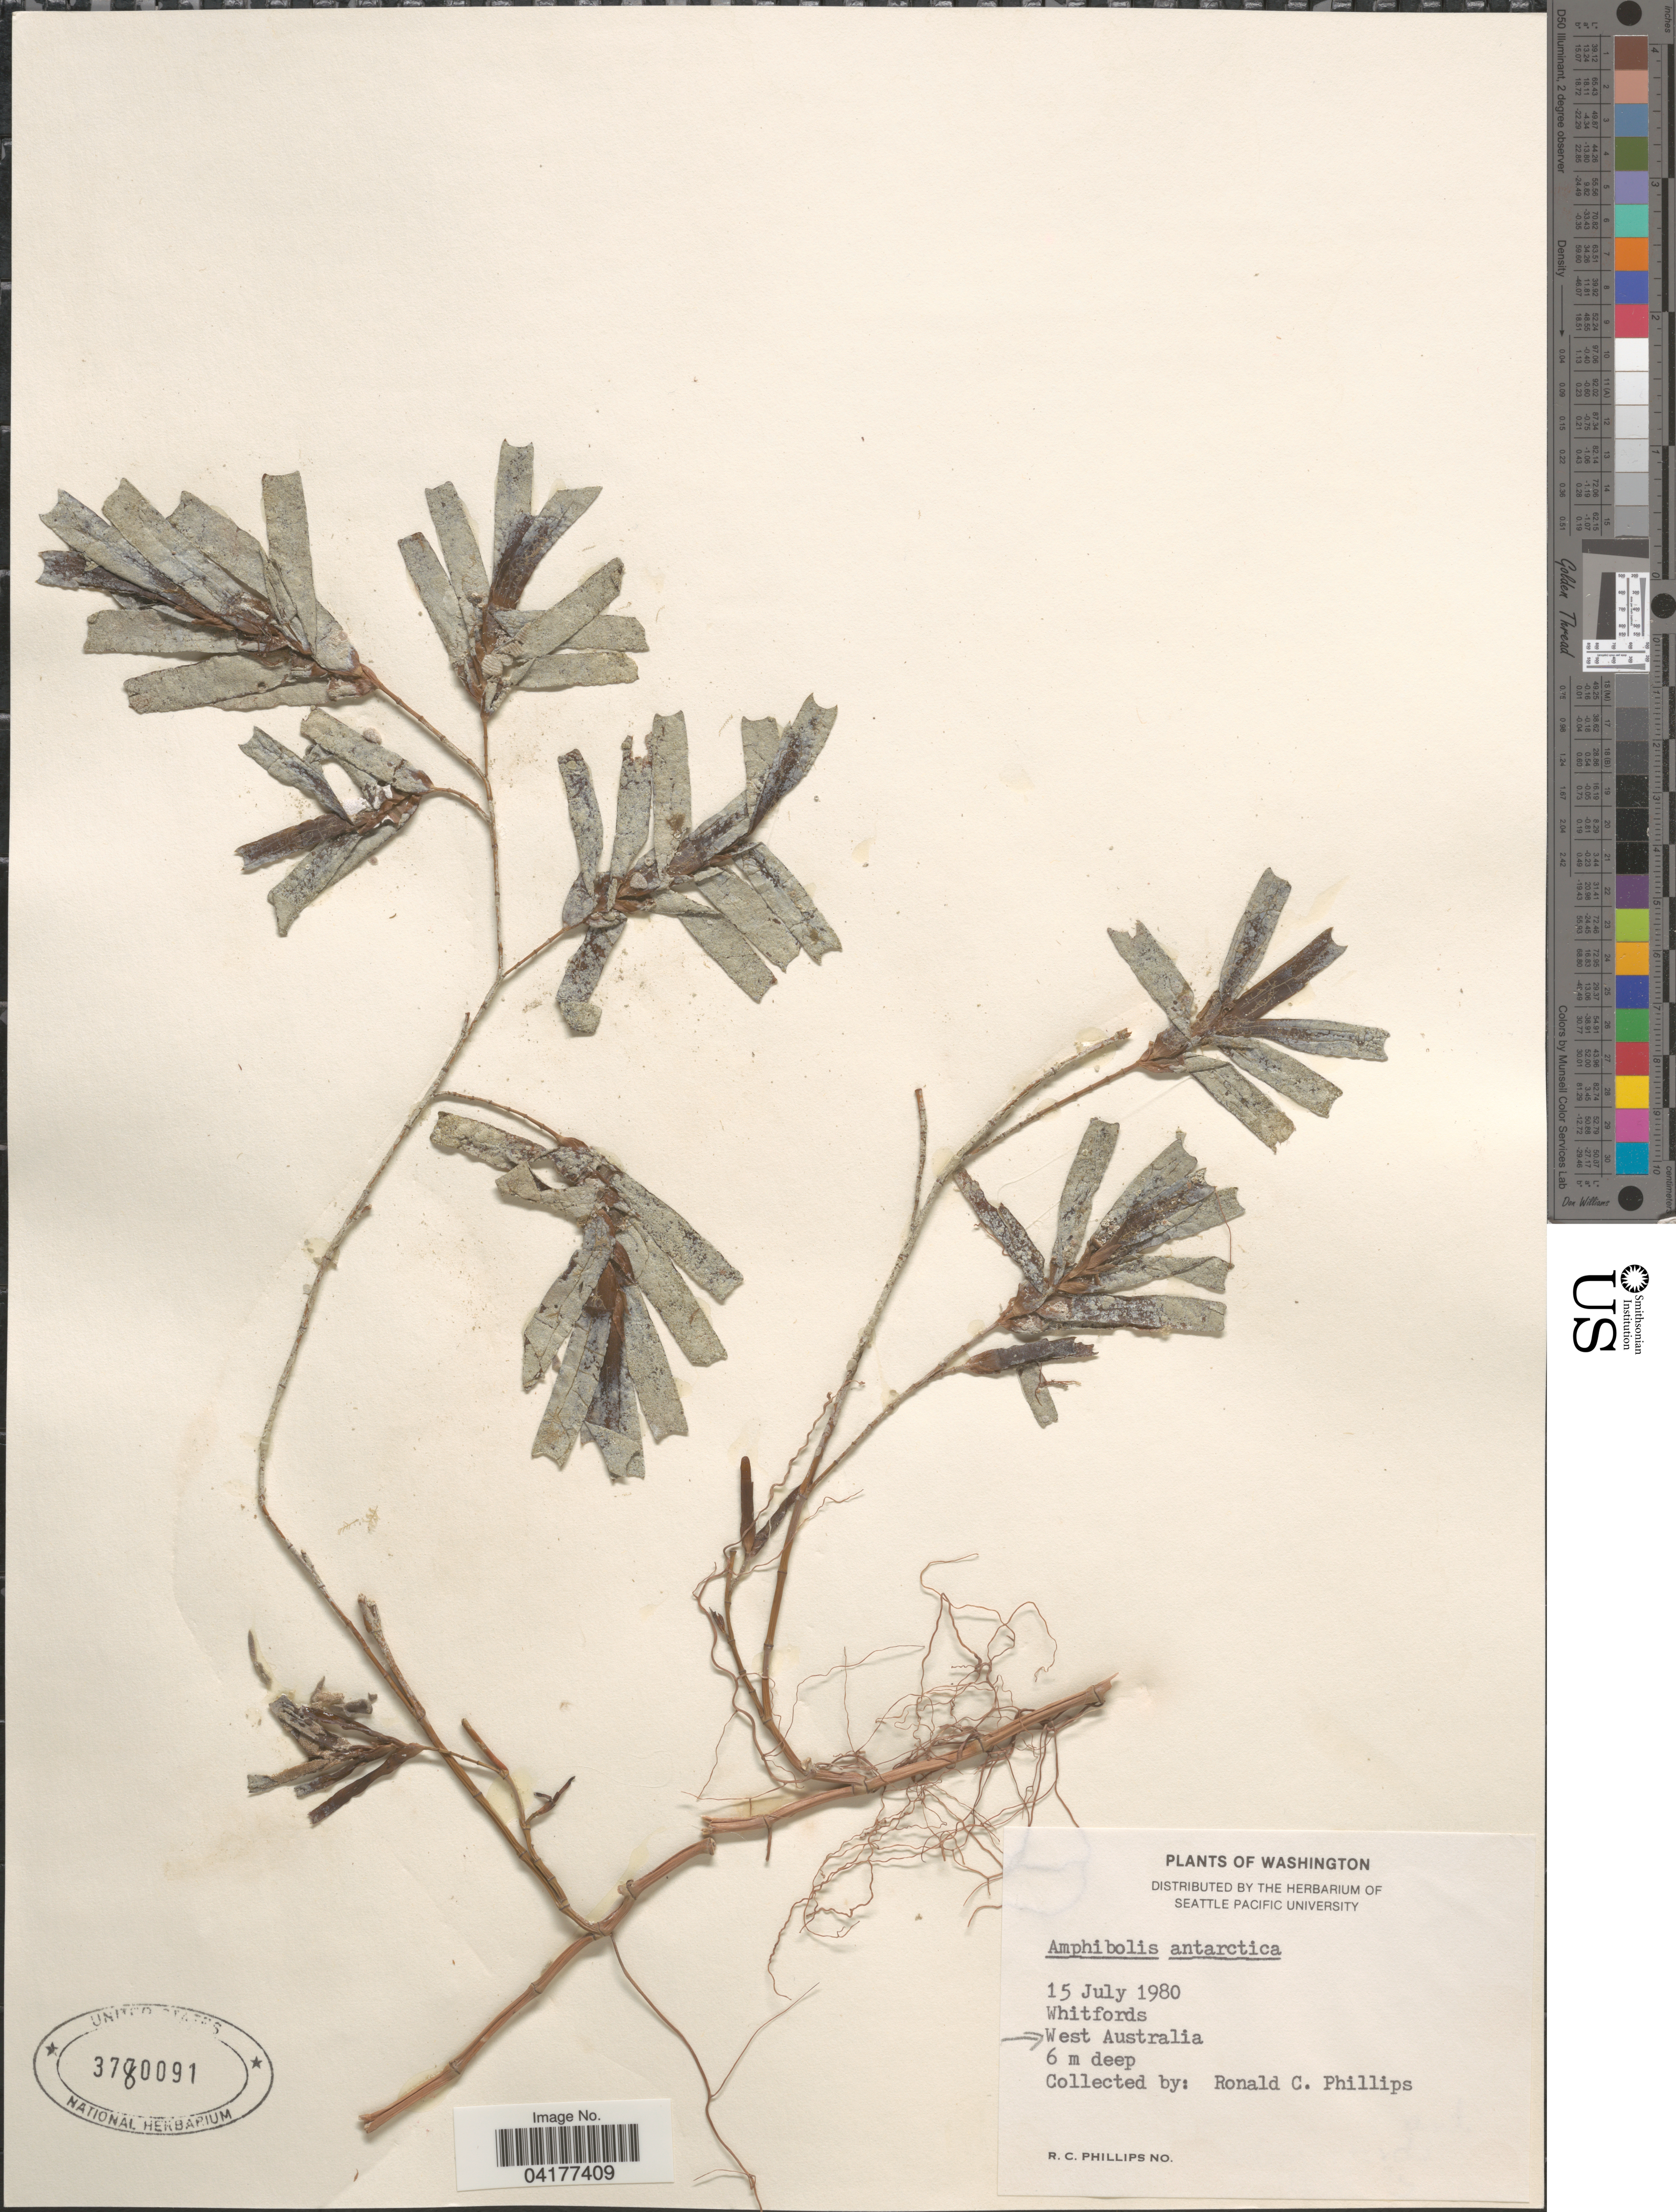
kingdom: Plantae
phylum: Tracheophyta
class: Liliopsida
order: Alismatales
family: Cymodoceaceae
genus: Amphibolis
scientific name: Amphibolis antarctica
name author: (Labill.) Asch.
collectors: R. C. Phillips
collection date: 1980-07-15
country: Australia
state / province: Western Australia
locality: Whitfords. West Australia.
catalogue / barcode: US 3780091